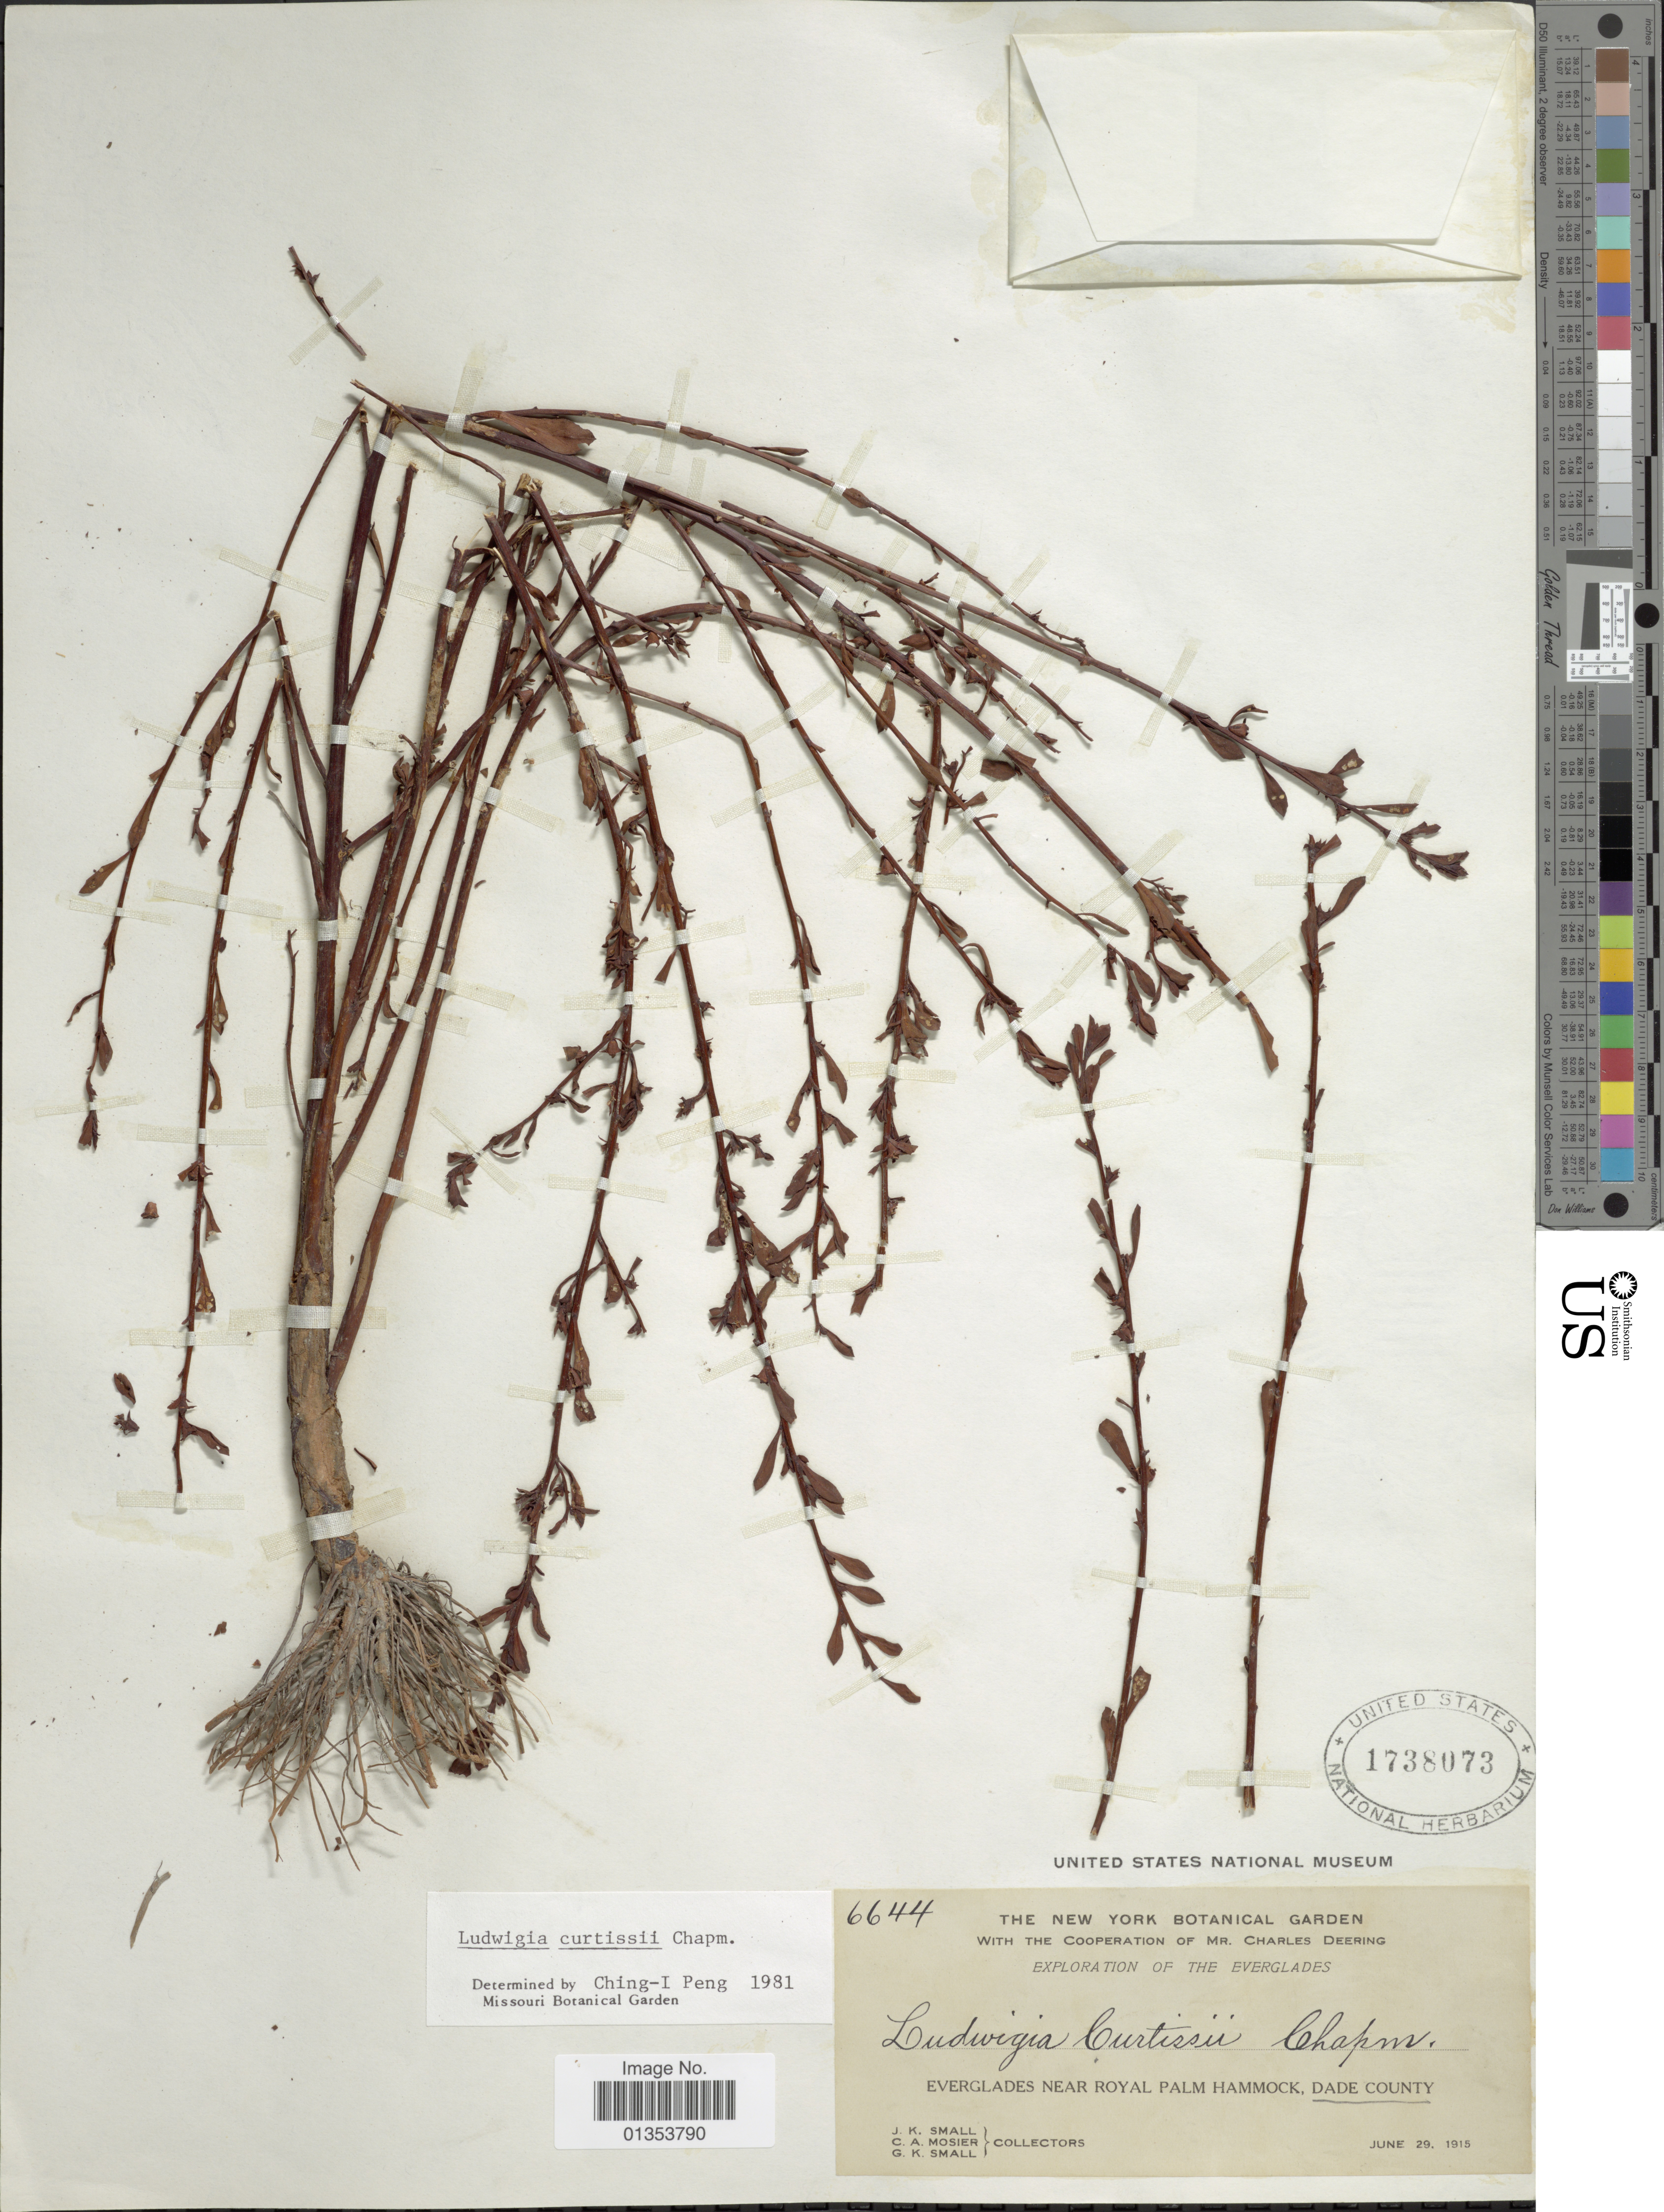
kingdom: Plantae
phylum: Tracheophyta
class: Magnoliopsida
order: Myrtales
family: Onagraceae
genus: Ludwigia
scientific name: Ludwigia curtissii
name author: Chapm.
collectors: J. K. Small, C. A. Mosier & G. K. Small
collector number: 6644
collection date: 1915-06-29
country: United States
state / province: Florida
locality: Everglades near Royal Palm Hammock,Dade County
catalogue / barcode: US 1738073